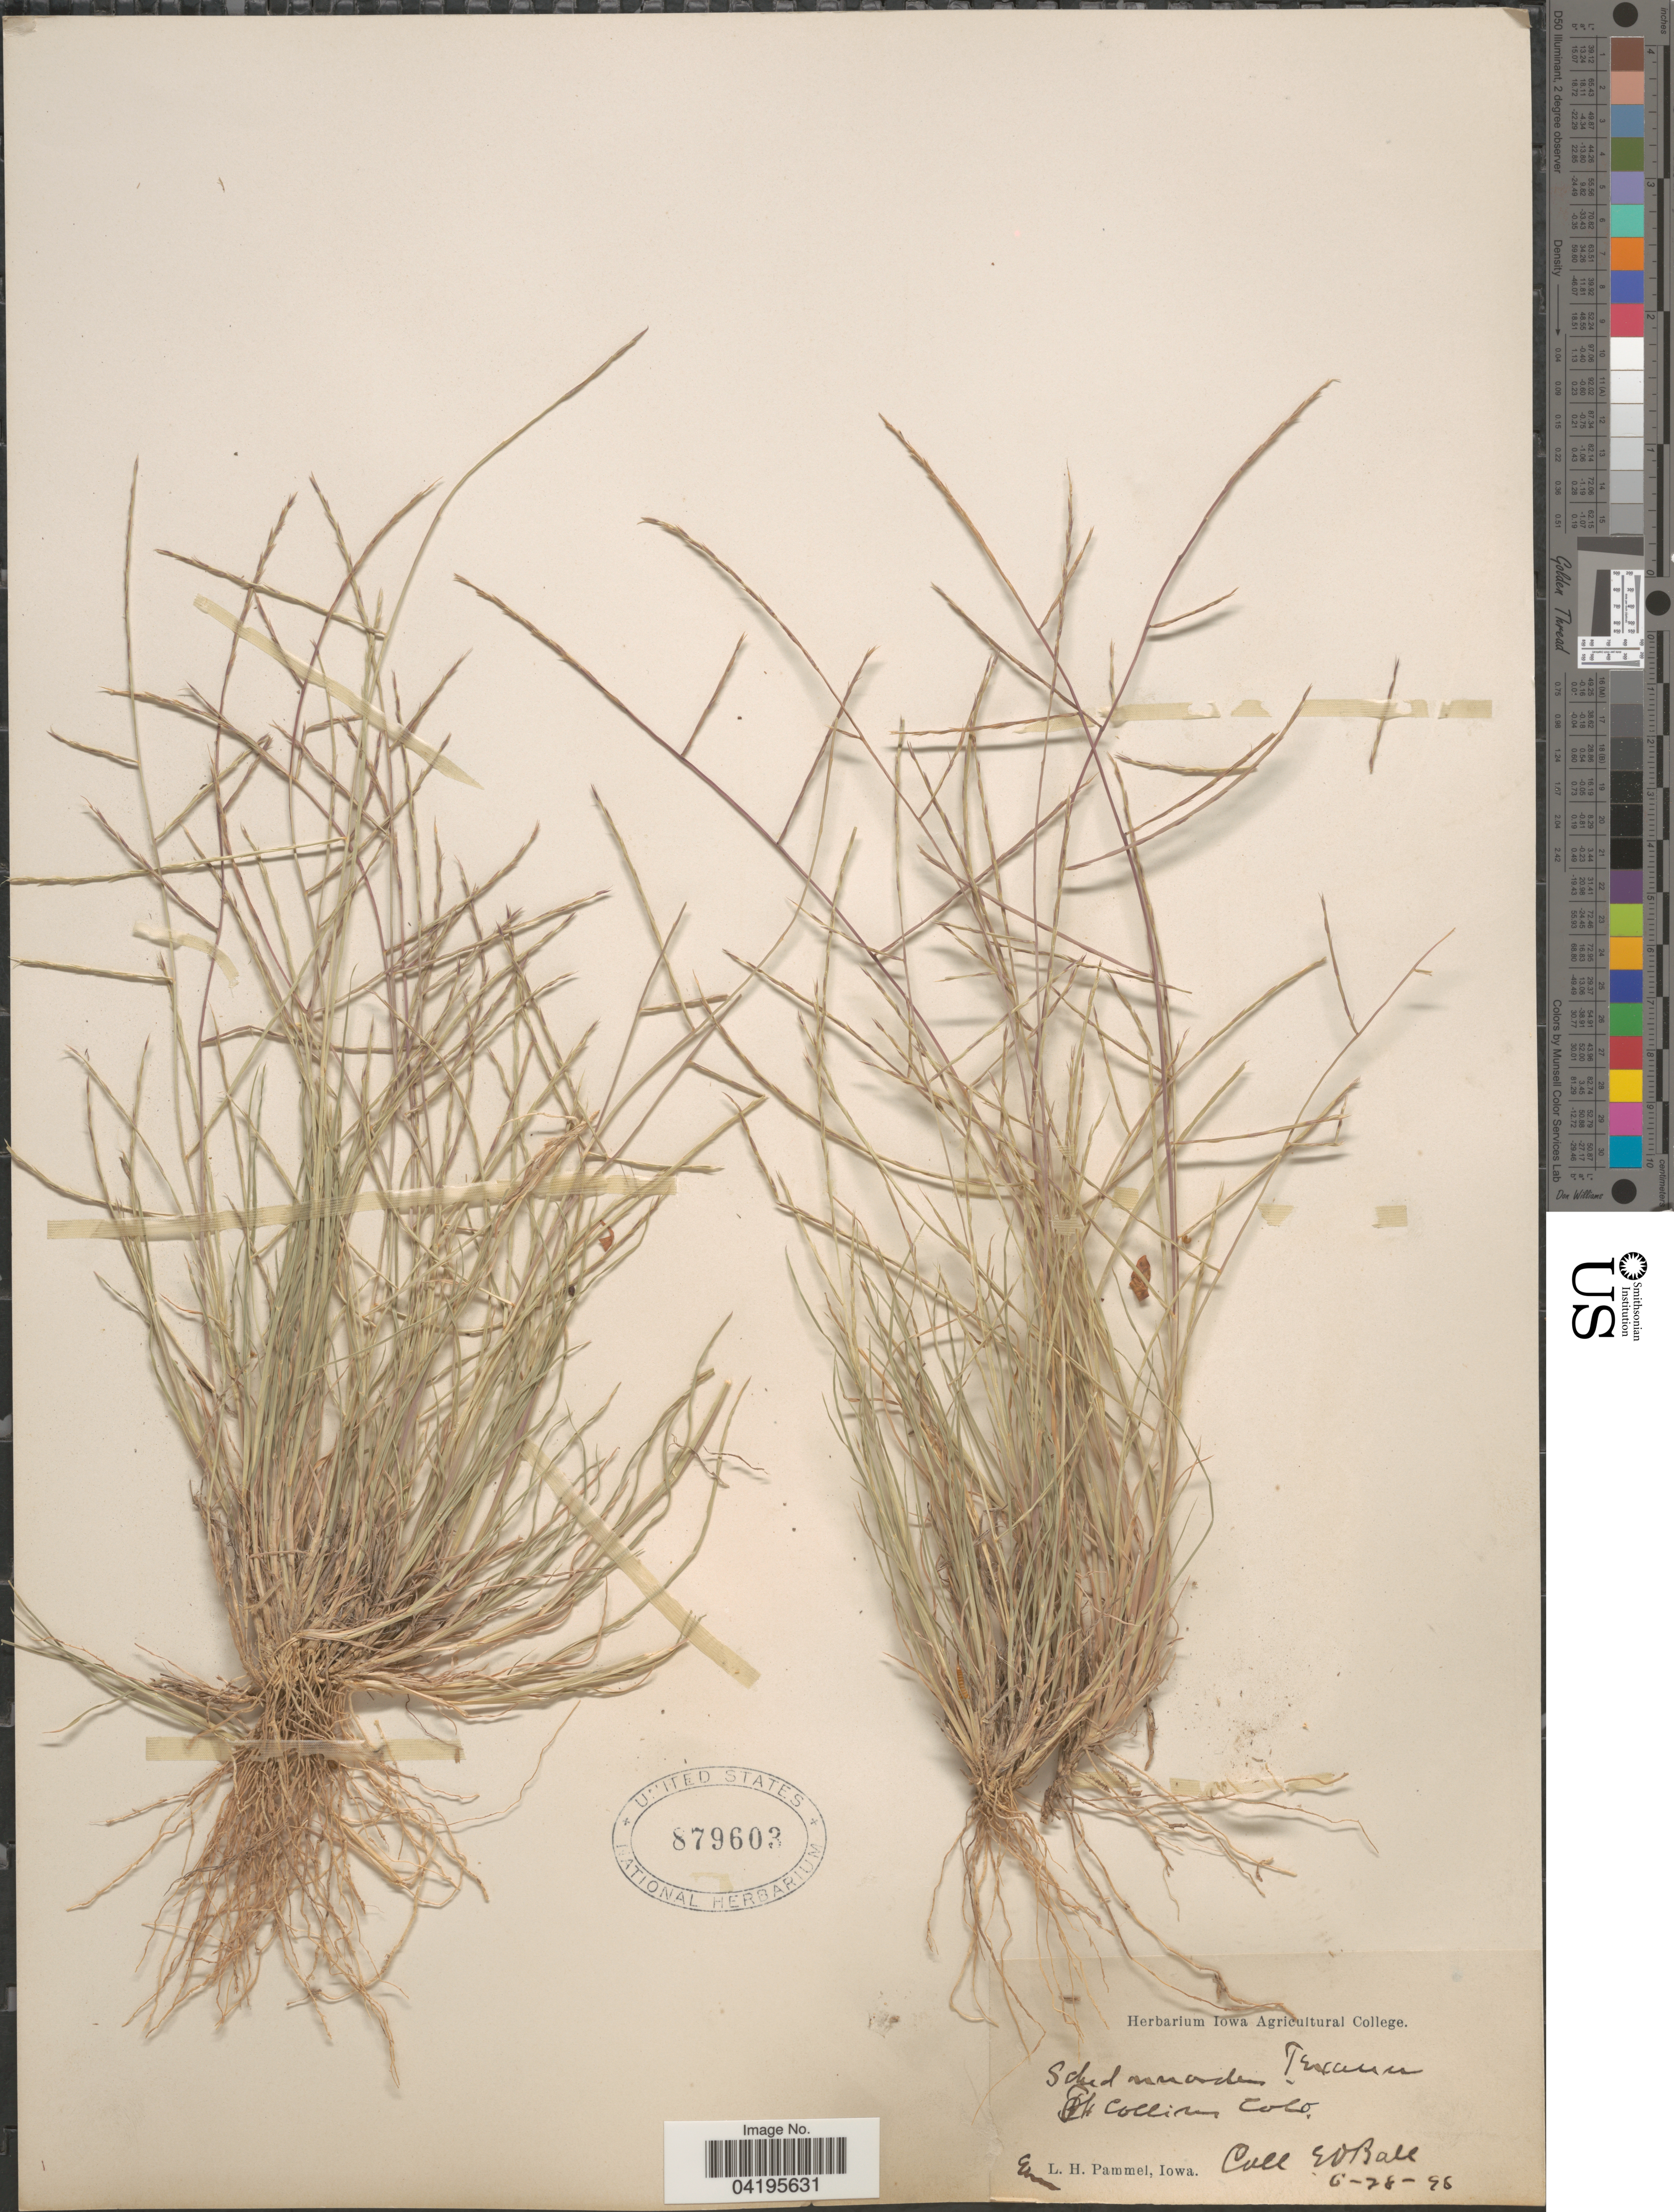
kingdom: Plantae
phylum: Tracheophyta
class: Liliopsida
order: Poales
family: Poaceae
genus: Muhlenbergia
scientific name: Muhlenbergia paniculata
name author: (Nutt.) Columbus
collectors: E. Ball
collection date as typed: Transcribed d/m/y: 28/6/98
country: United States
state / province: Colorado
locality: Ft Collins.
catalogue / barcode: US 879603